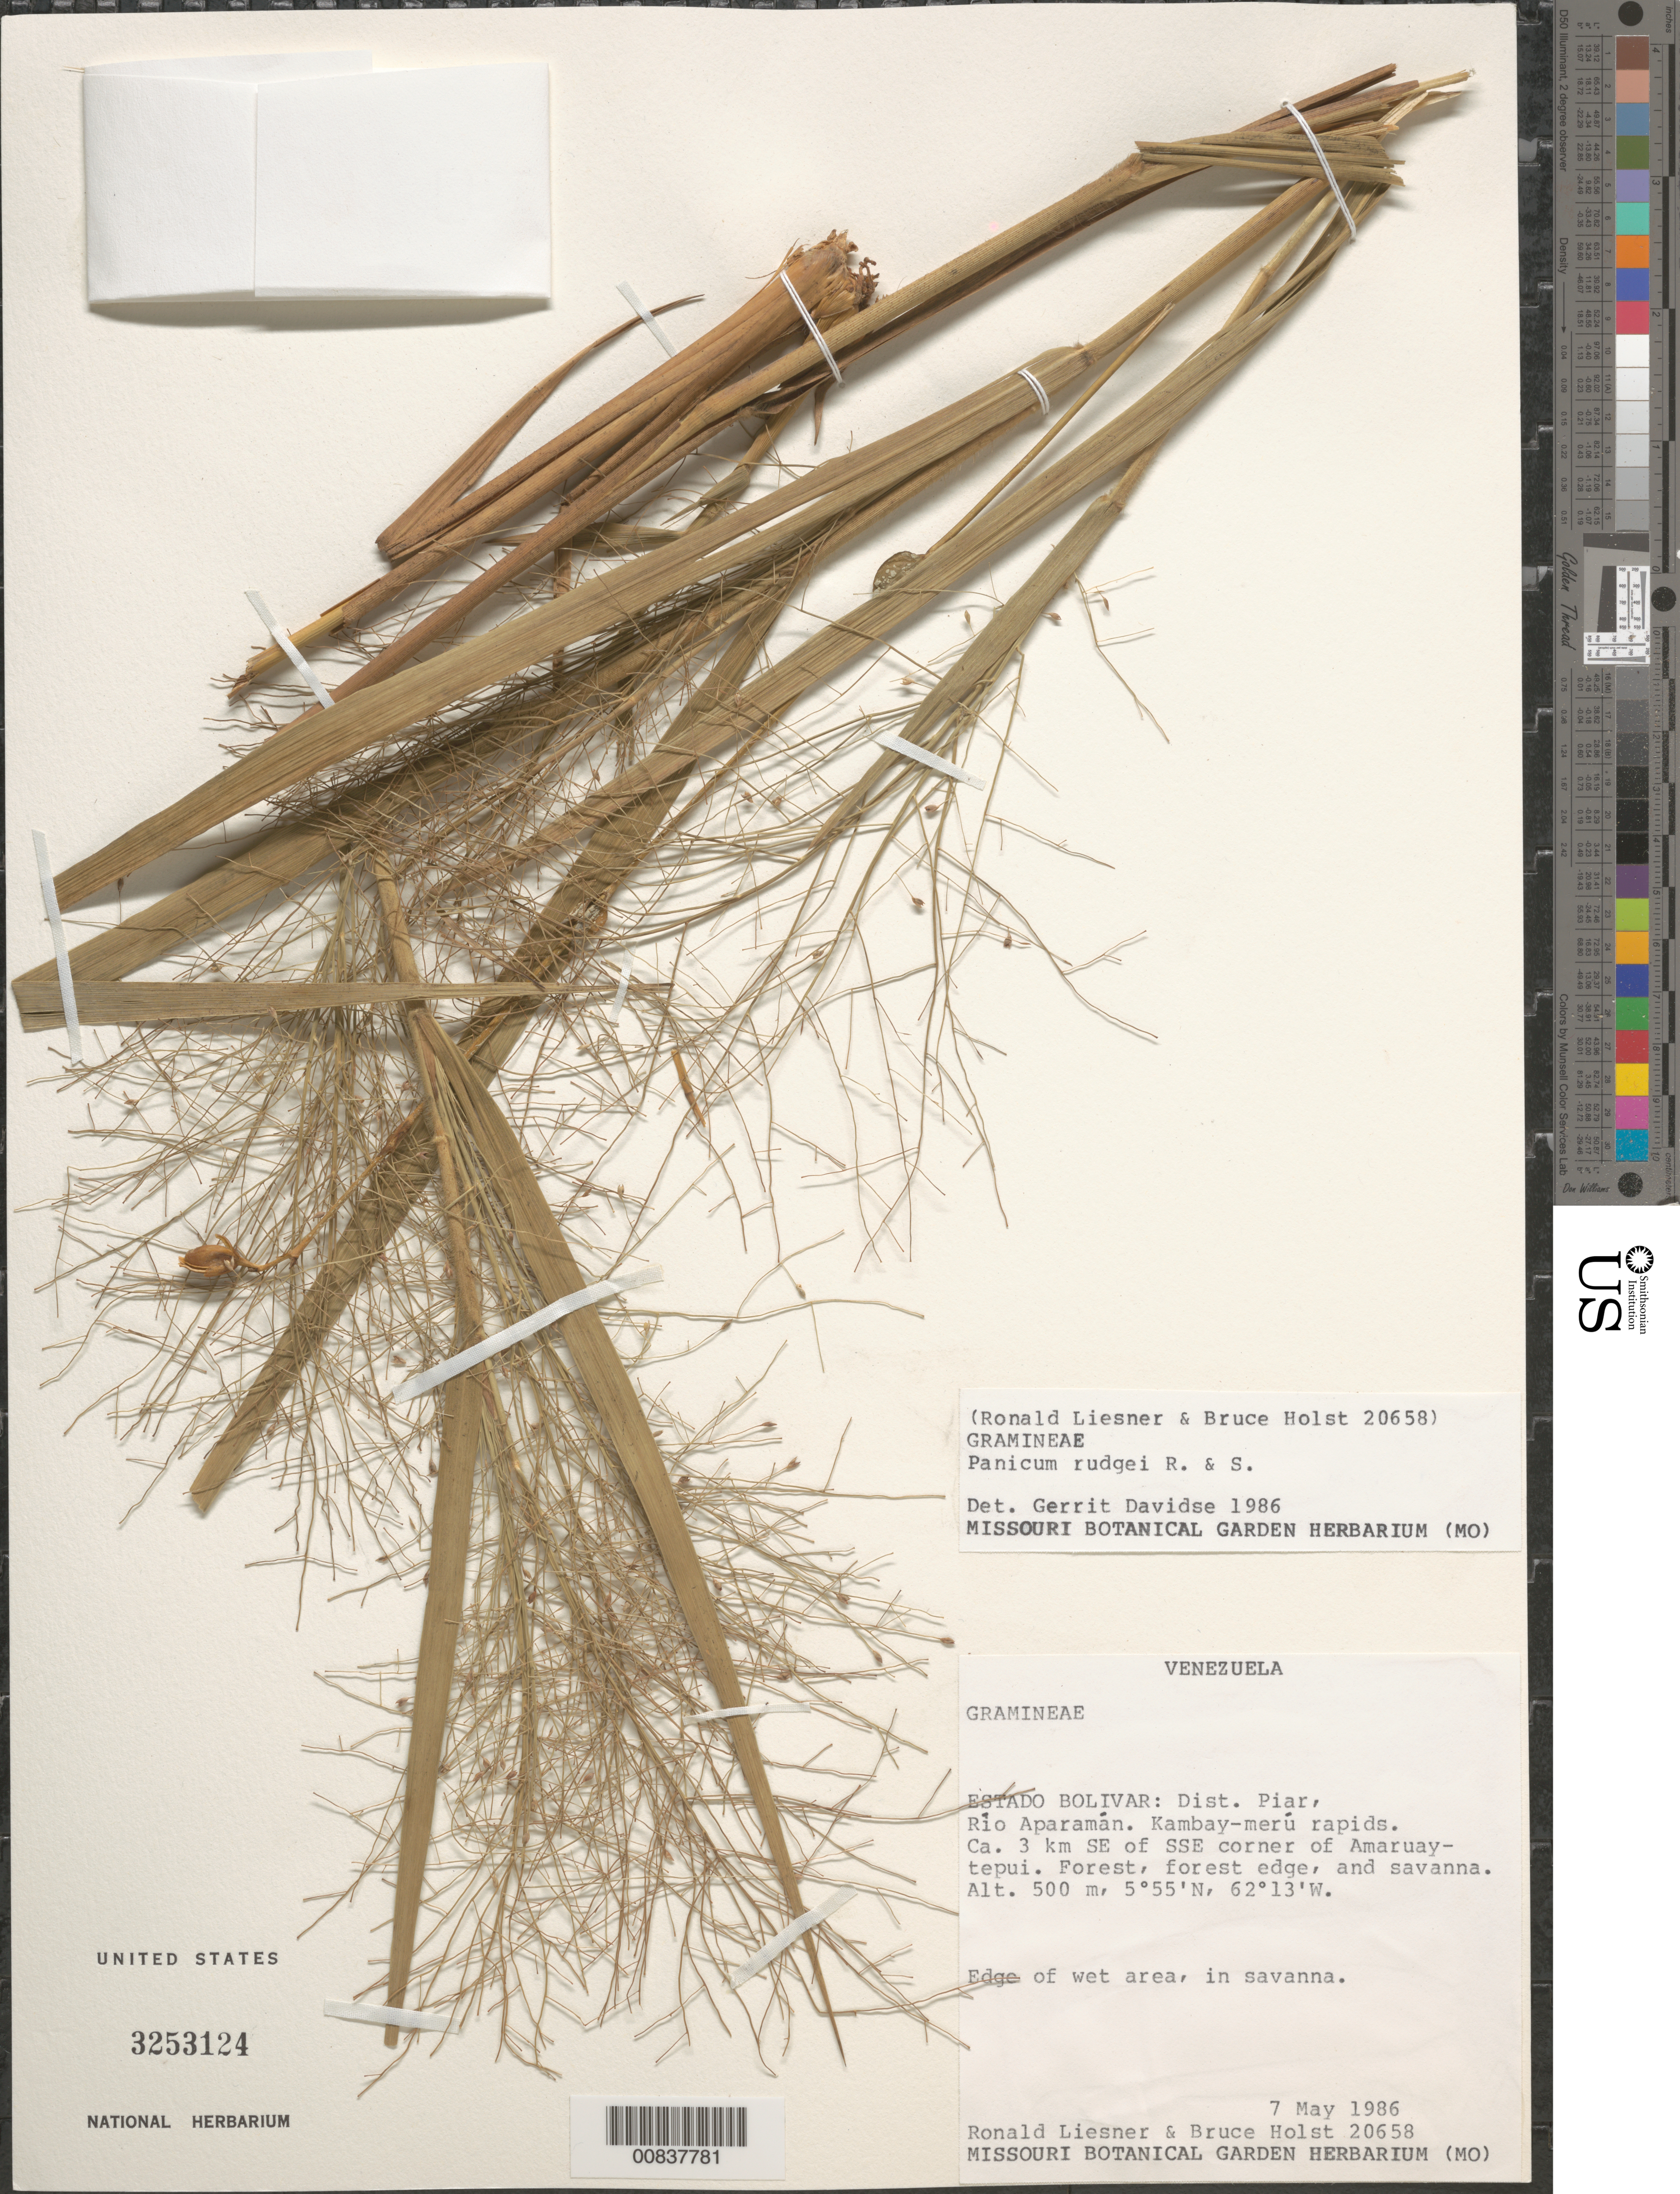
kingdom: Plantae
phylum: Tracheophyta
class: Liliopsida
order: Poales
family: Poaceae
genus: Panicum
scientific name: Panicum rudgei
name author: Roem. & Schult.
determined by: Davidse, Gerrit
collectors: R. L. Liesner & B. Holst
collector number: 20658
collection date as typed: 7-May-86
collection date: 1986-05-07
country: Venezuela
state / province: Bolívar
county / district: Piar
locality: Río Aparamán, Kambay-merú rapids, 3 km SE of SSE corner of Amaruay-tepuí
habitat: Edge of wet area, savanna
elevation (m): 500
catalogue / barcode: US 3253124